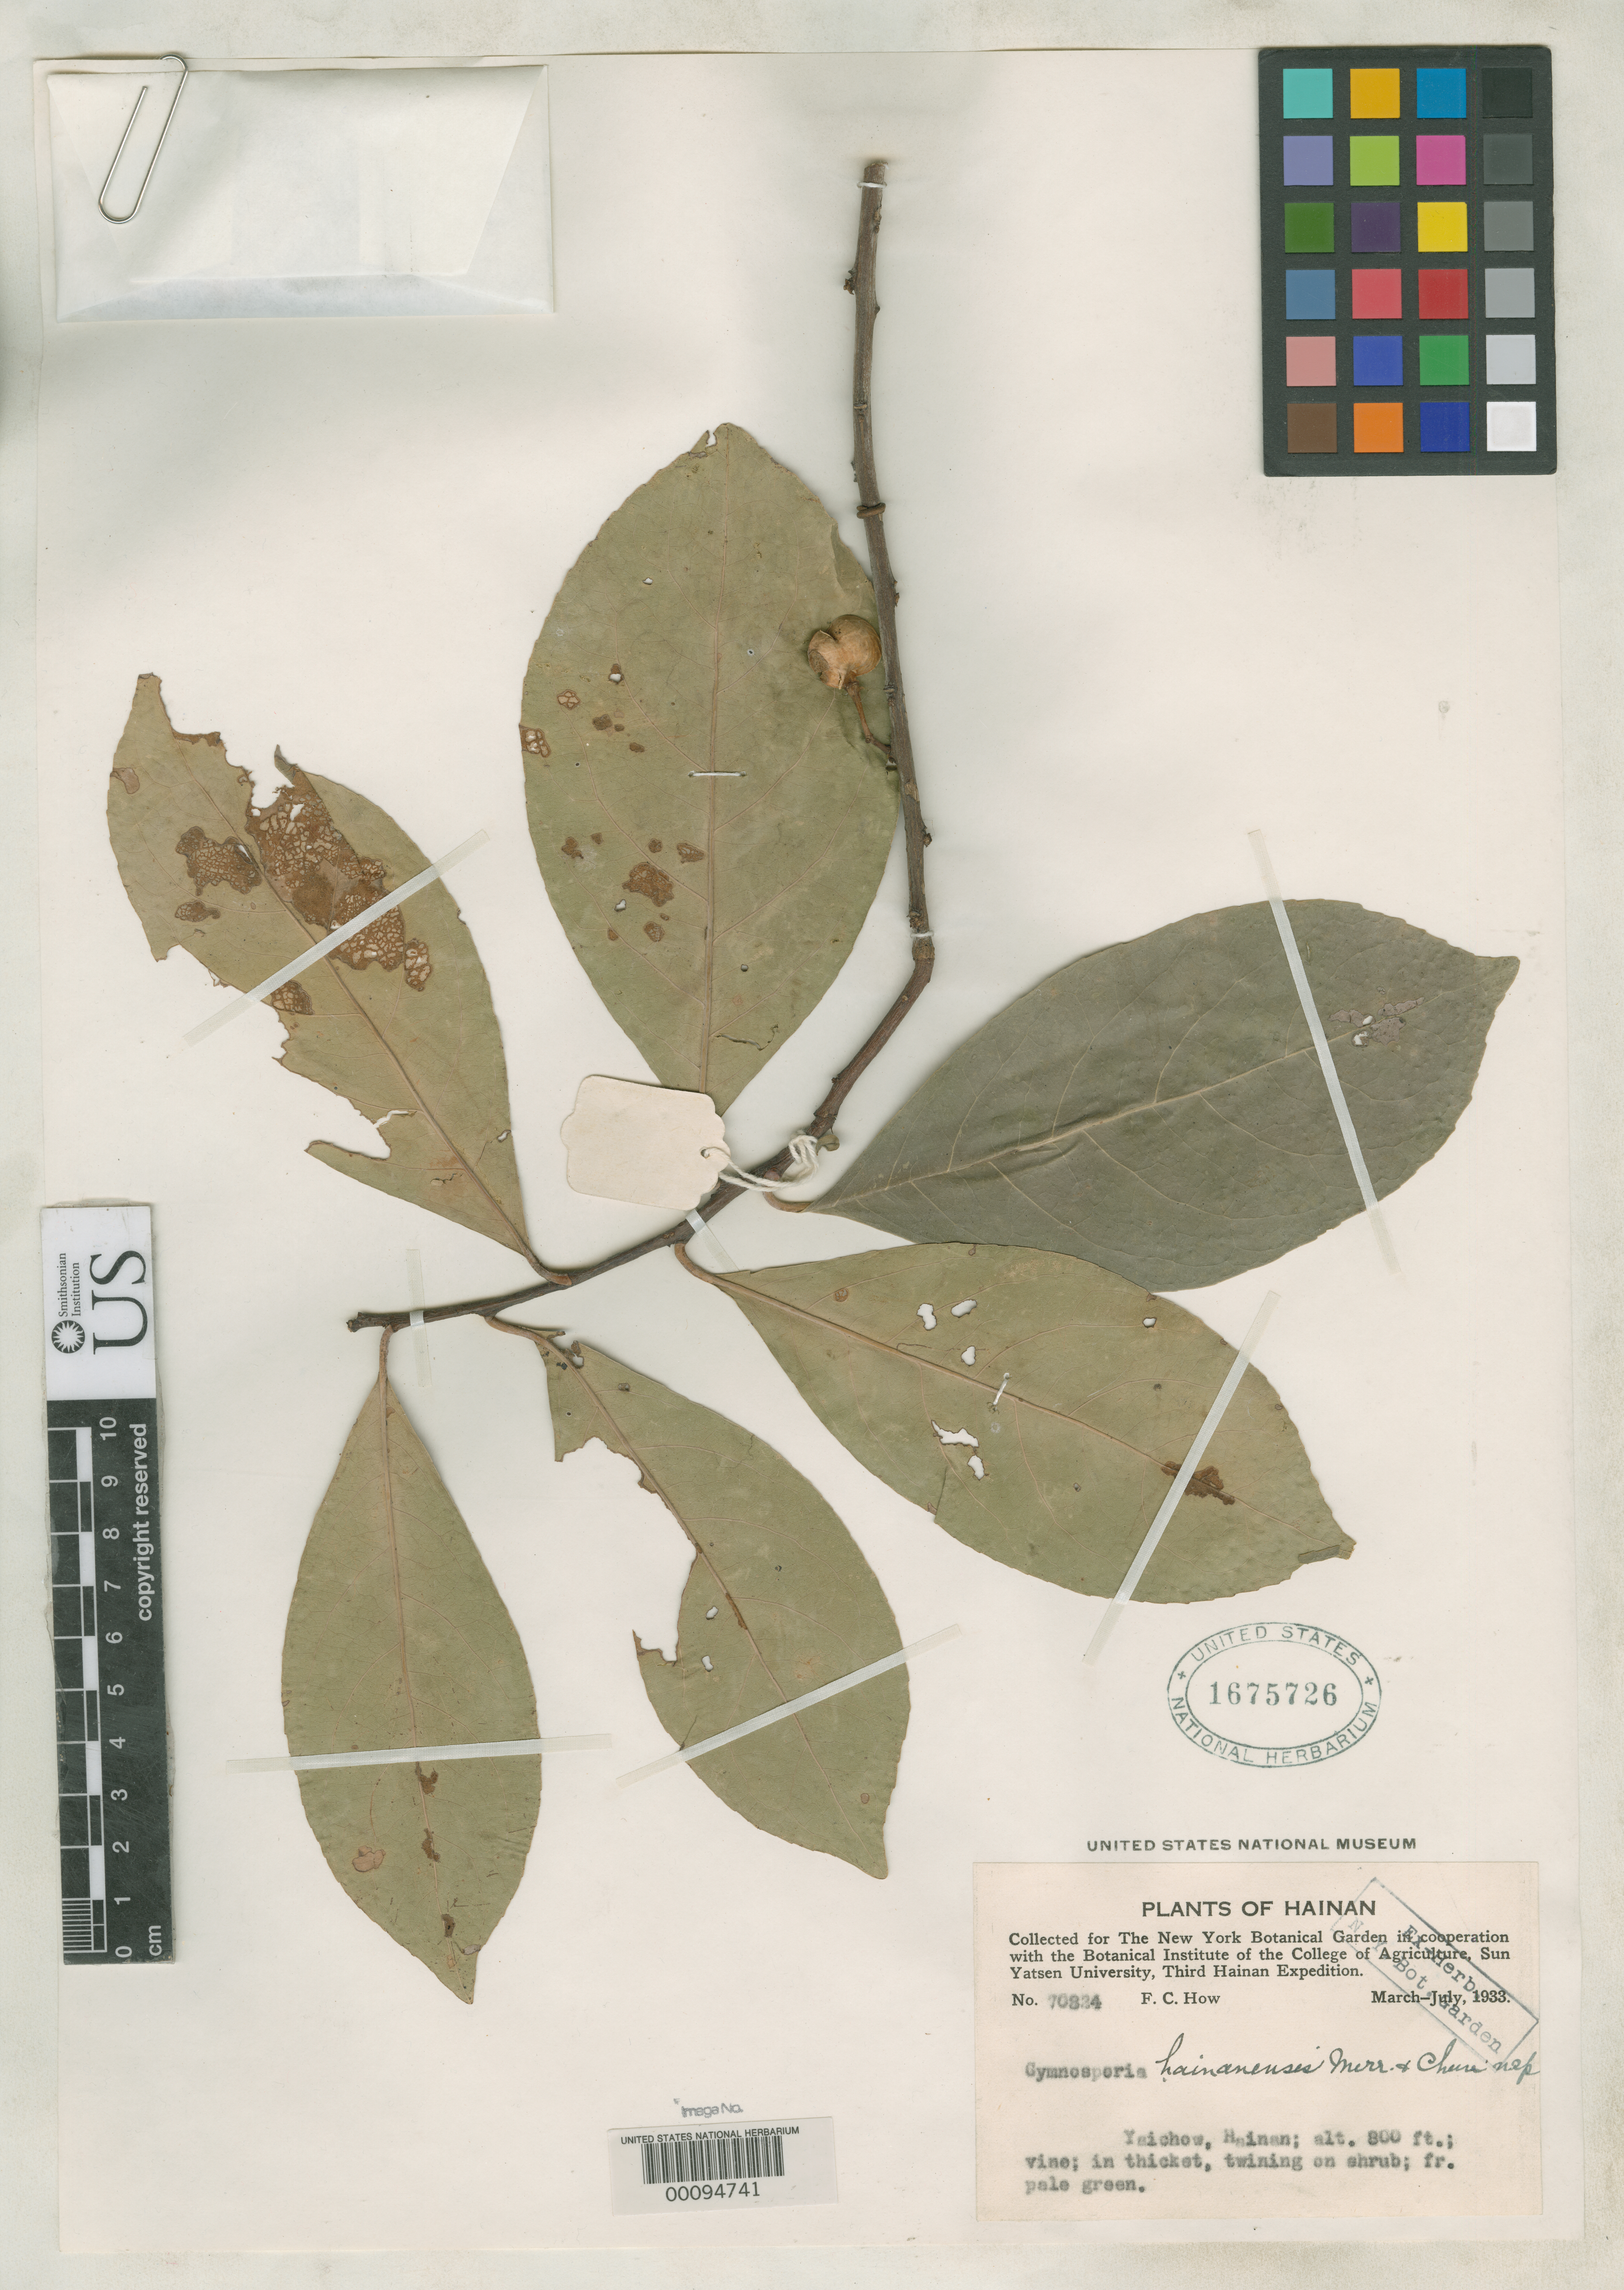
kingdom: Plantae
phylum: Tracheophyta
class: Magnoliopsida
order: Celastrales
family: Celastraceae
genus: Gymnosporia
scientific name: Gymnosporia hainanensis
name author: Merr. & Chun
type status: Type Collection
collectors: F. How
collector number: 70824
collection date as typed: May 1933 to -- Jul 1933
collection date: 1933-05/1933-07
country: China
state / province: Guangdong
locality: Hainan, Yaichow.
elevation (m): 244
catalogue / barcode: US 1675726